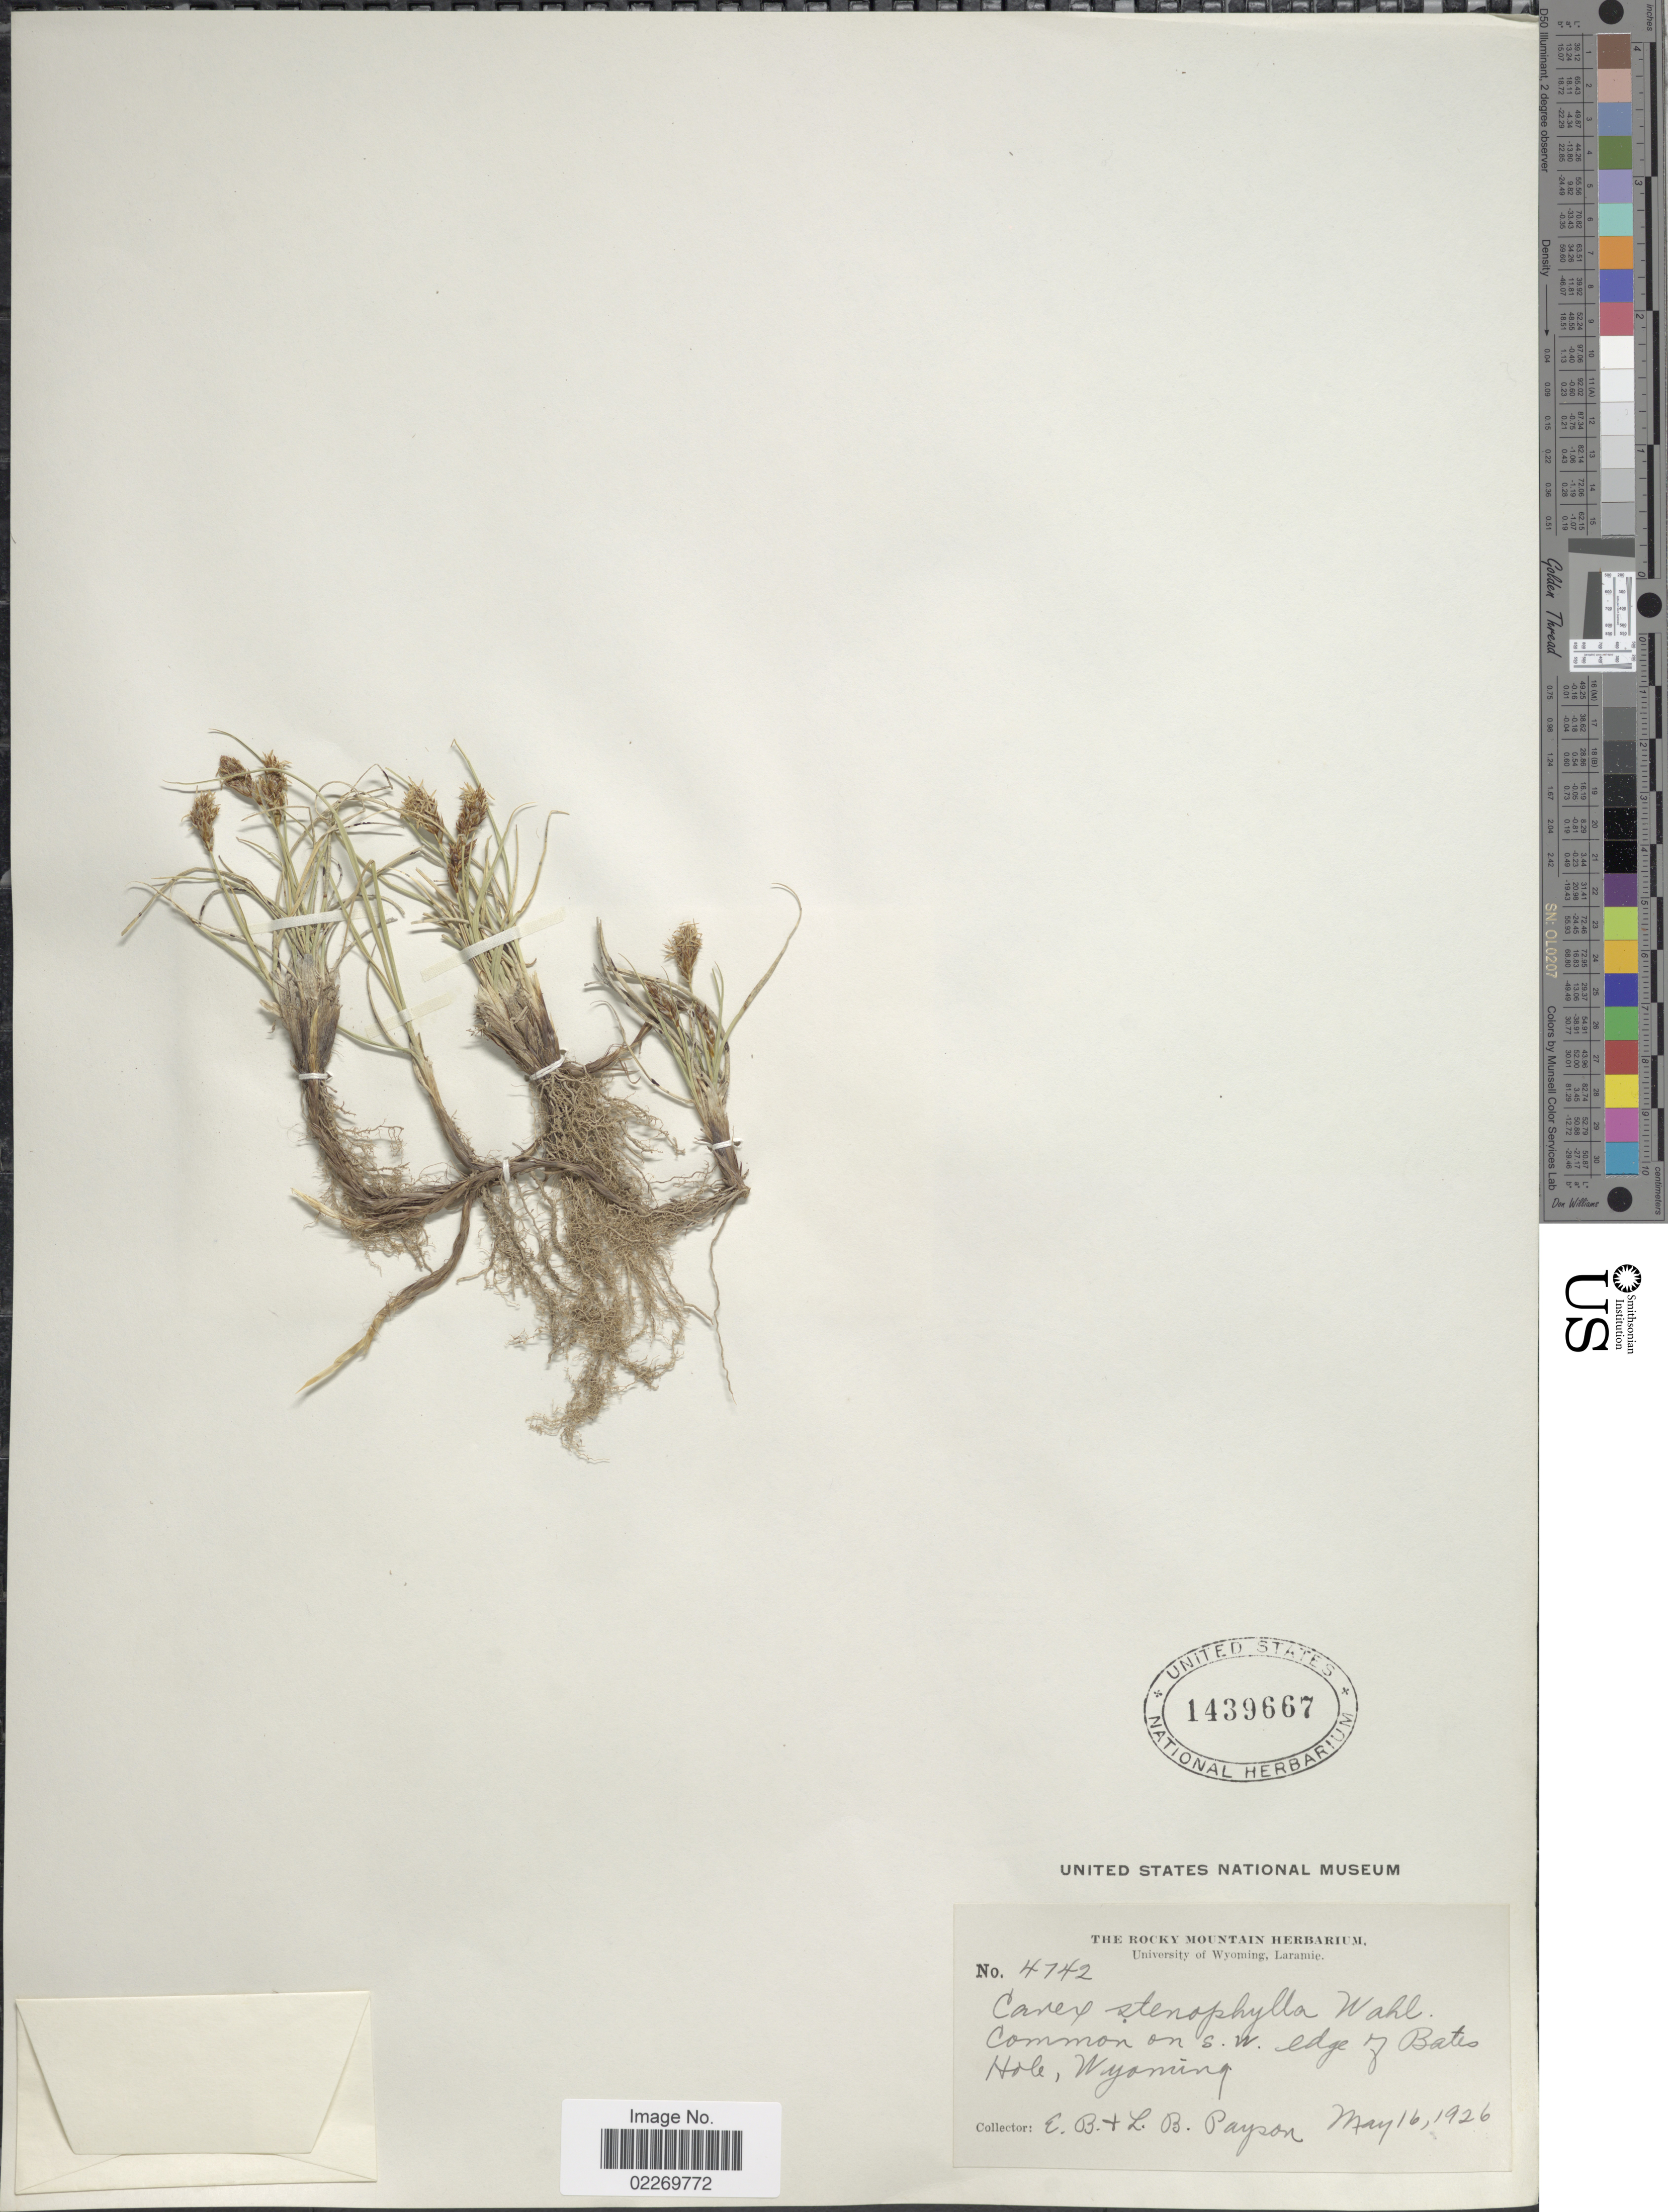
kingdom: Plantae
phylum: Tracheophyta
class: Liliopsida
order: Poales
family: Cyperaceae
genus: Carex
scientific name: Carex eleocharis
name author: L.H. Bailey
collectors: E. B. Payson & L. Payson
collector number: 4742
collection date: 1926-05-16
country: United States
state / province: Wyoming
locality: Common on S.W. edge of Bates Hole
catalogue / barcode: US 1439667